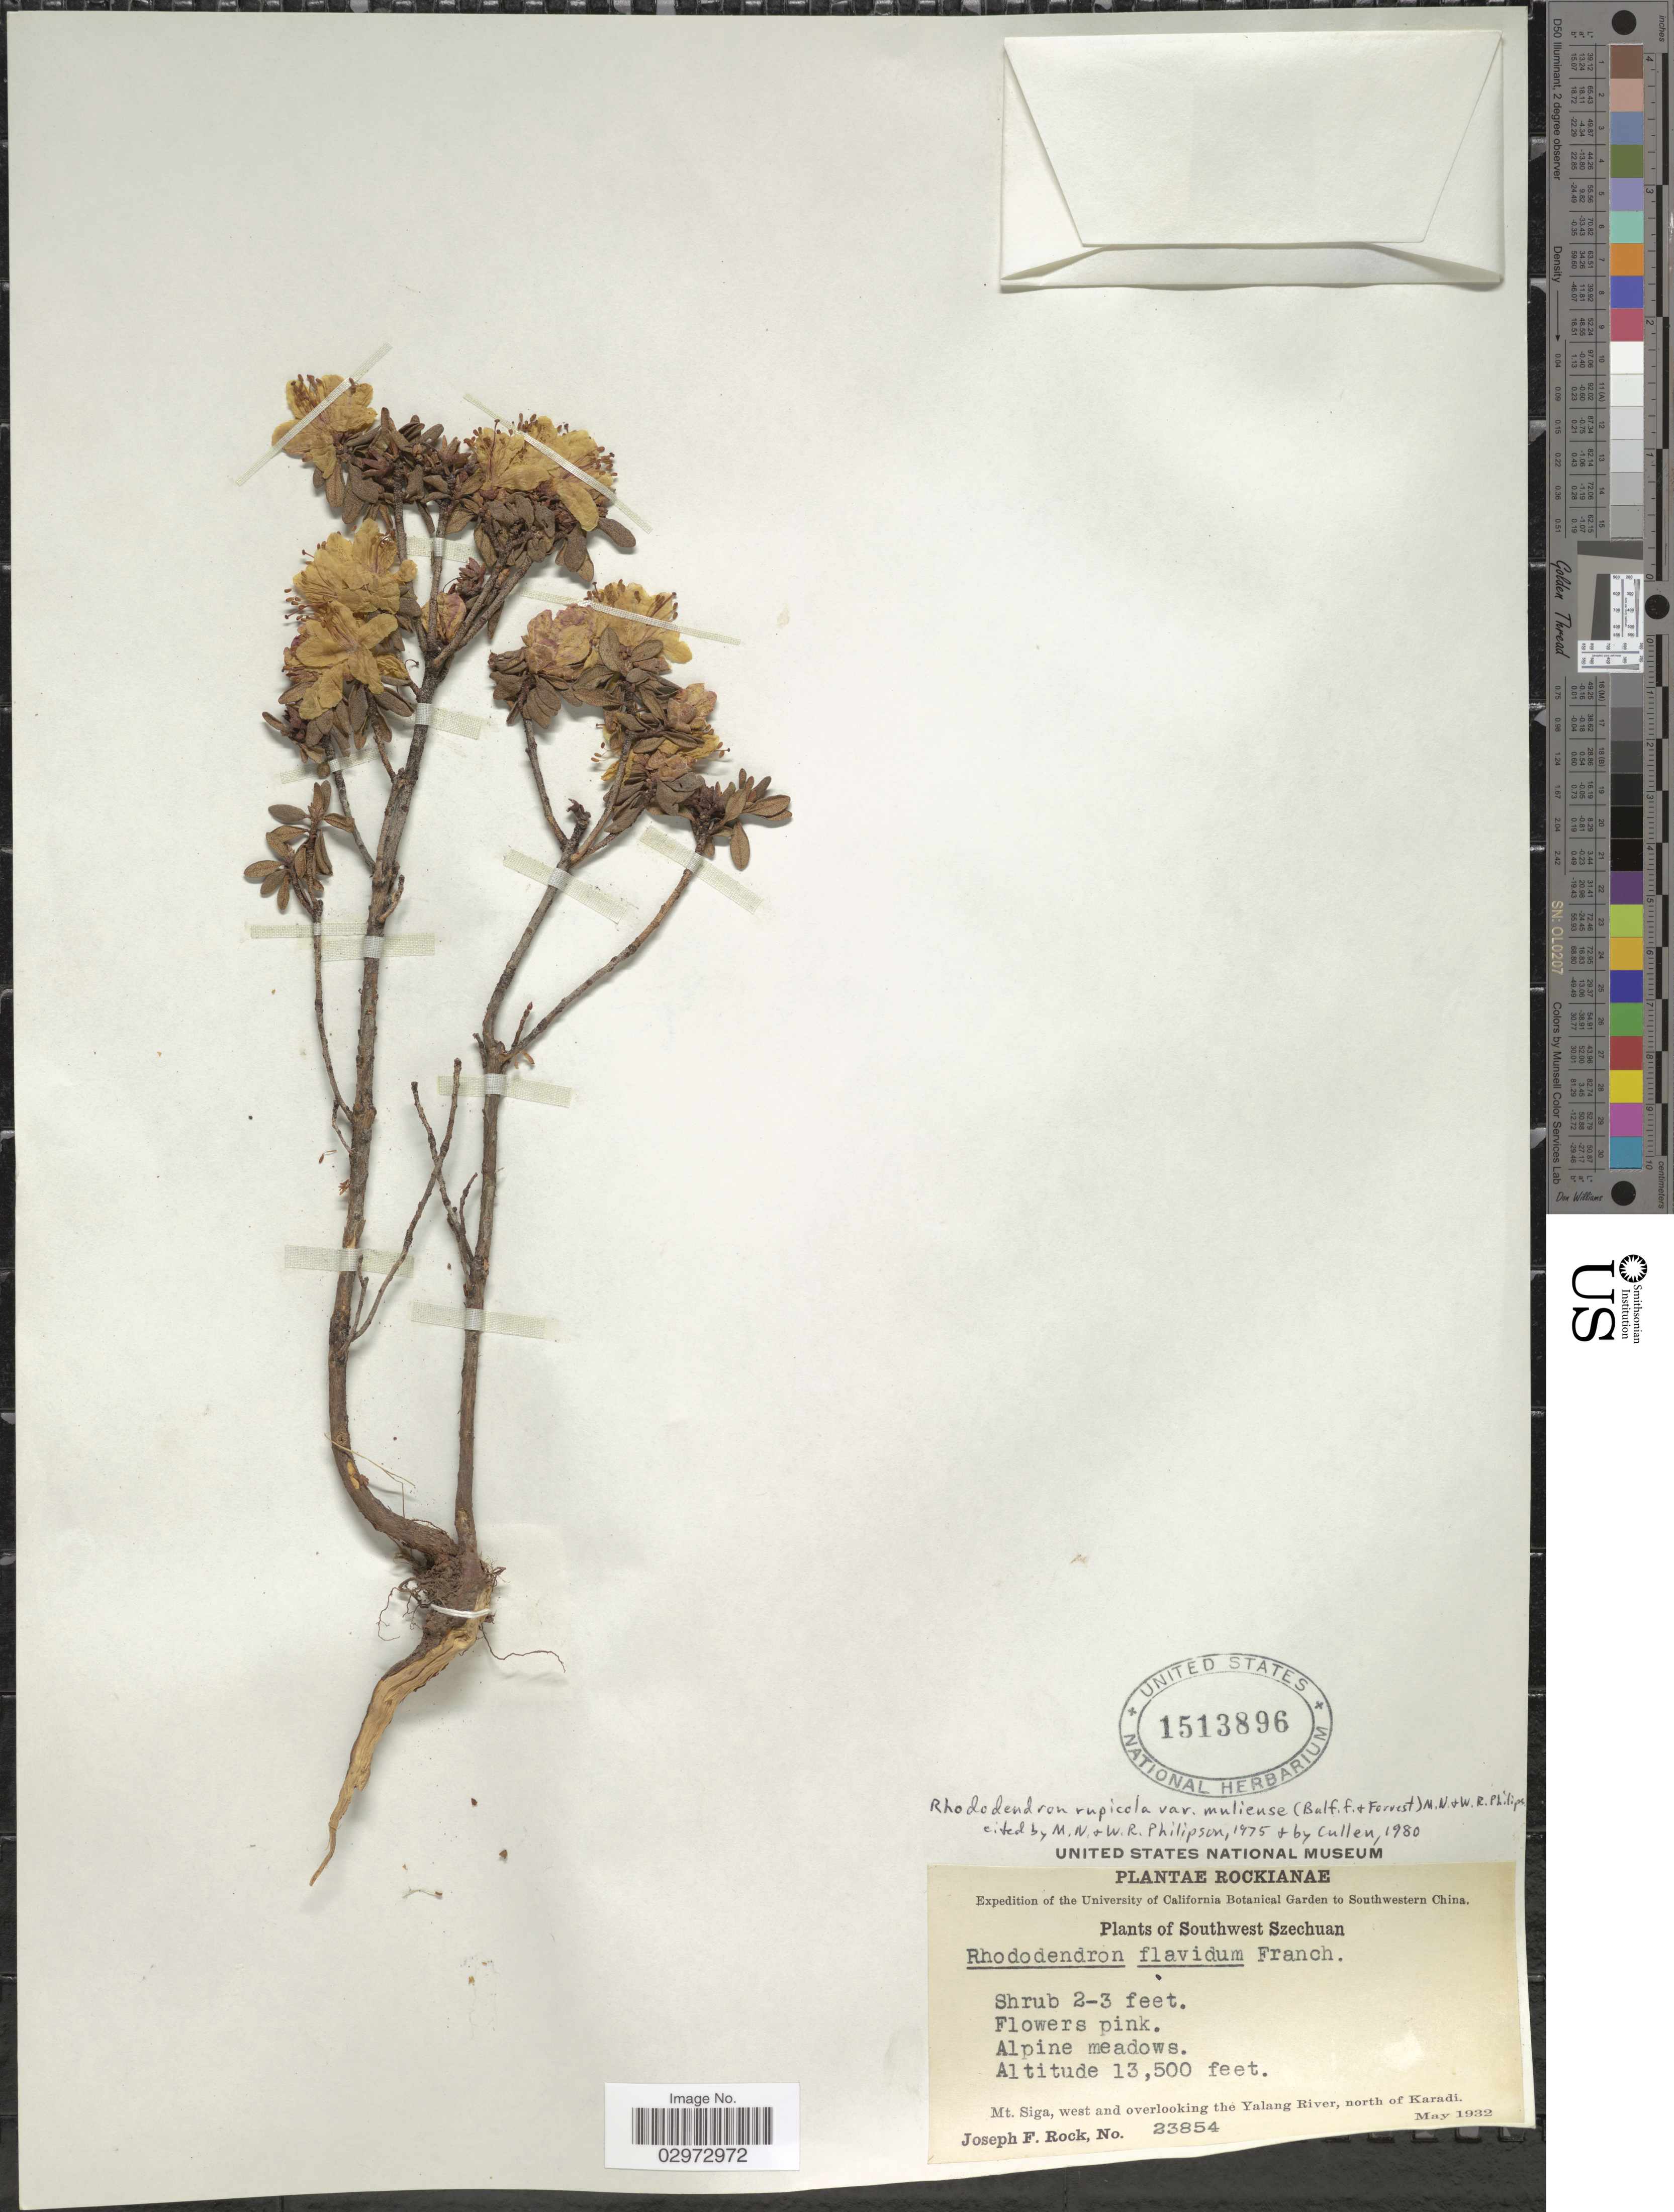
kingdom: Plantae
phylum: Tracheophyta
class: Magnoliopsida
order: Ericales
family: Ericaceae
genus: Rhododendron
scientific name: Rhododendron rupicola var. muliense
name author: (Balf. f. & Forrest) Philipson & M. N. Philipson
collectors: J. F. Rock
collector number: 23854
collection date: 1932-05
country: China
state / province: Sichuan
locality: Southwestern China, Southwest Szechuan, Mt. Siga, west and overlooking the Yalang River, north of Karadi.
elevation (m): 4115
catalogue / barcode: US 1513896